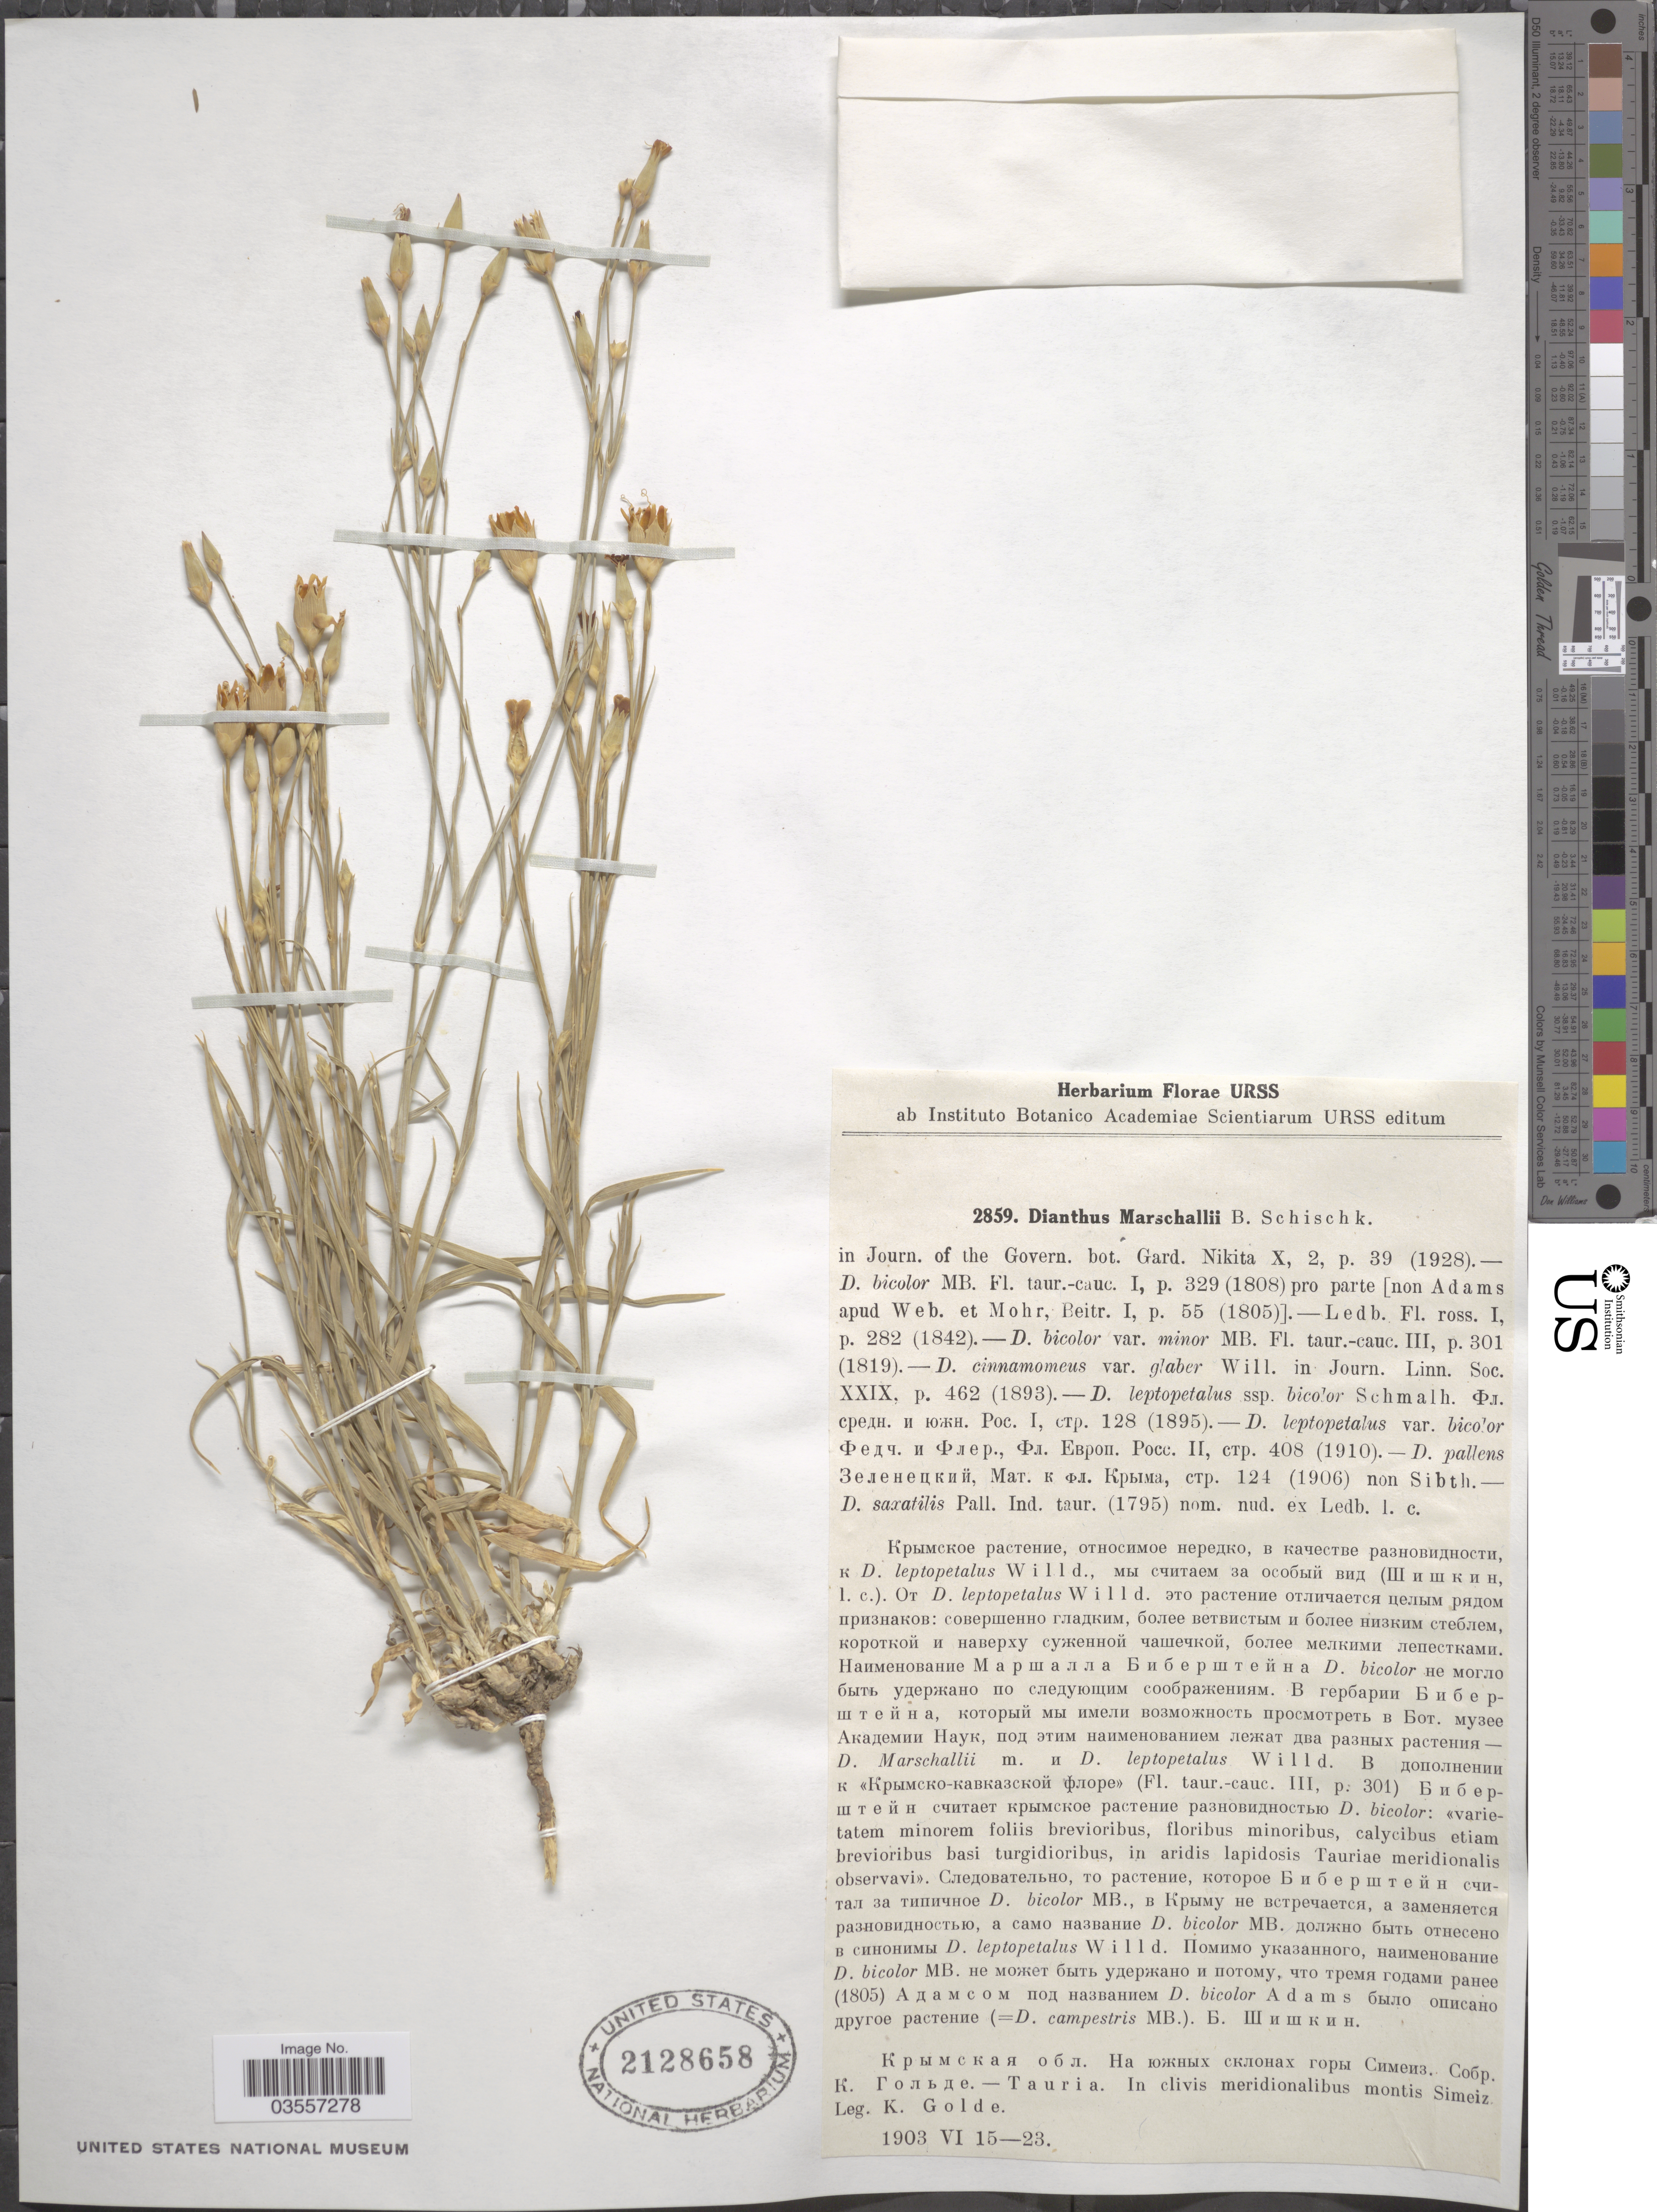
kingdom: Plantae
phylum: Tracheophyta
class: Magnoliopsida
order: Caryophyllales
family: Caryophyllaceae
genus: Dianthus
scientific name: Dianthus marschallii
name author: Schischk.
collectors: K. Golde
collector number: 2859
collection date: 1903-06-15/1903-06-23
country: Ukraine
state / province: Crimea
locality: Tauria. In clivis meridionalibus montis Simeiz.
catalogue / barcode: US 2128658